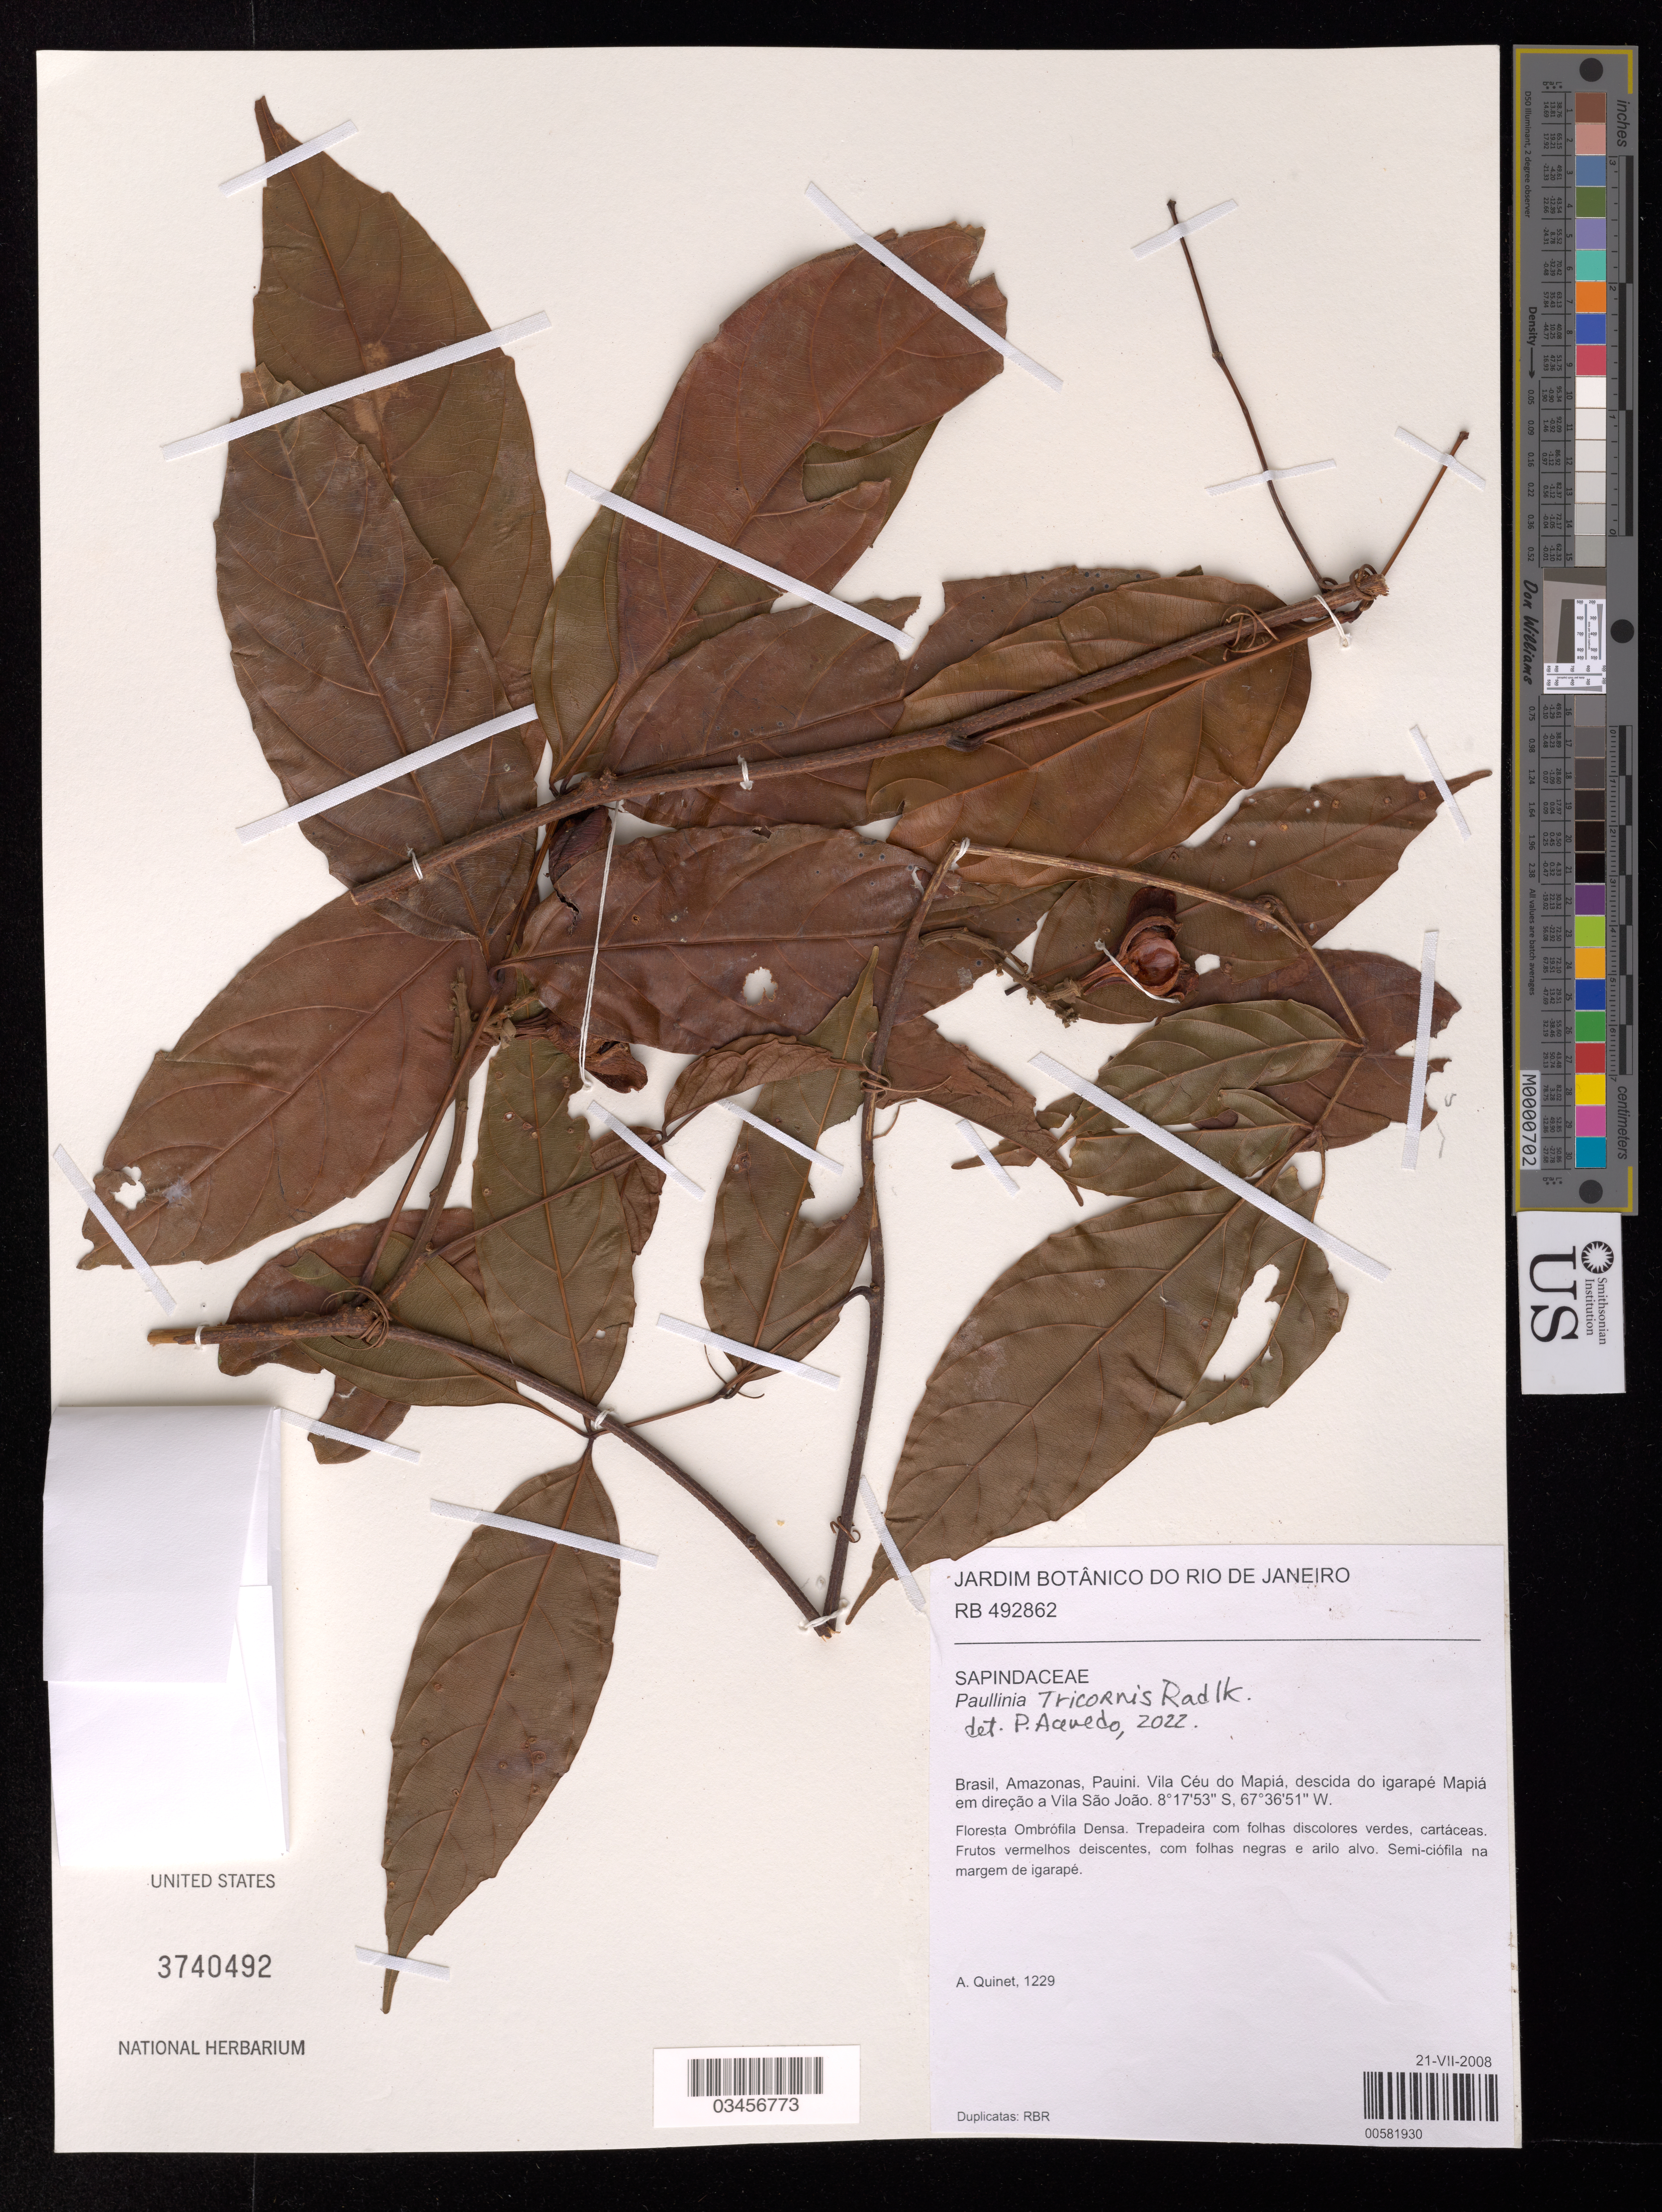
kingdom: Plantae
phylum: Tracheophyta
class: Magnoliopsida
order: Sapindales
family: Sapindaceae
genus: Paullinia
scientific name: Paullinia tricornis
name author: Radlk.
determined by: Acevedo-Rodríguez, P., (BOT), Smithsonian Institution - National Museum of Natural History (UNITED STATES)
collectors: A. Quinet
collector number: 1229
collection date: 2008-07-21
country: Brazil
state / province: Amazonas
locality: Pauini. Vila Céu do Mapiá, descida do igarapé Mapiá em direção a Vila São João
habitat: Floresta ombrófila densa. Semi-ciófila na margemde igarapé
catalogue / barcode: US 3740492